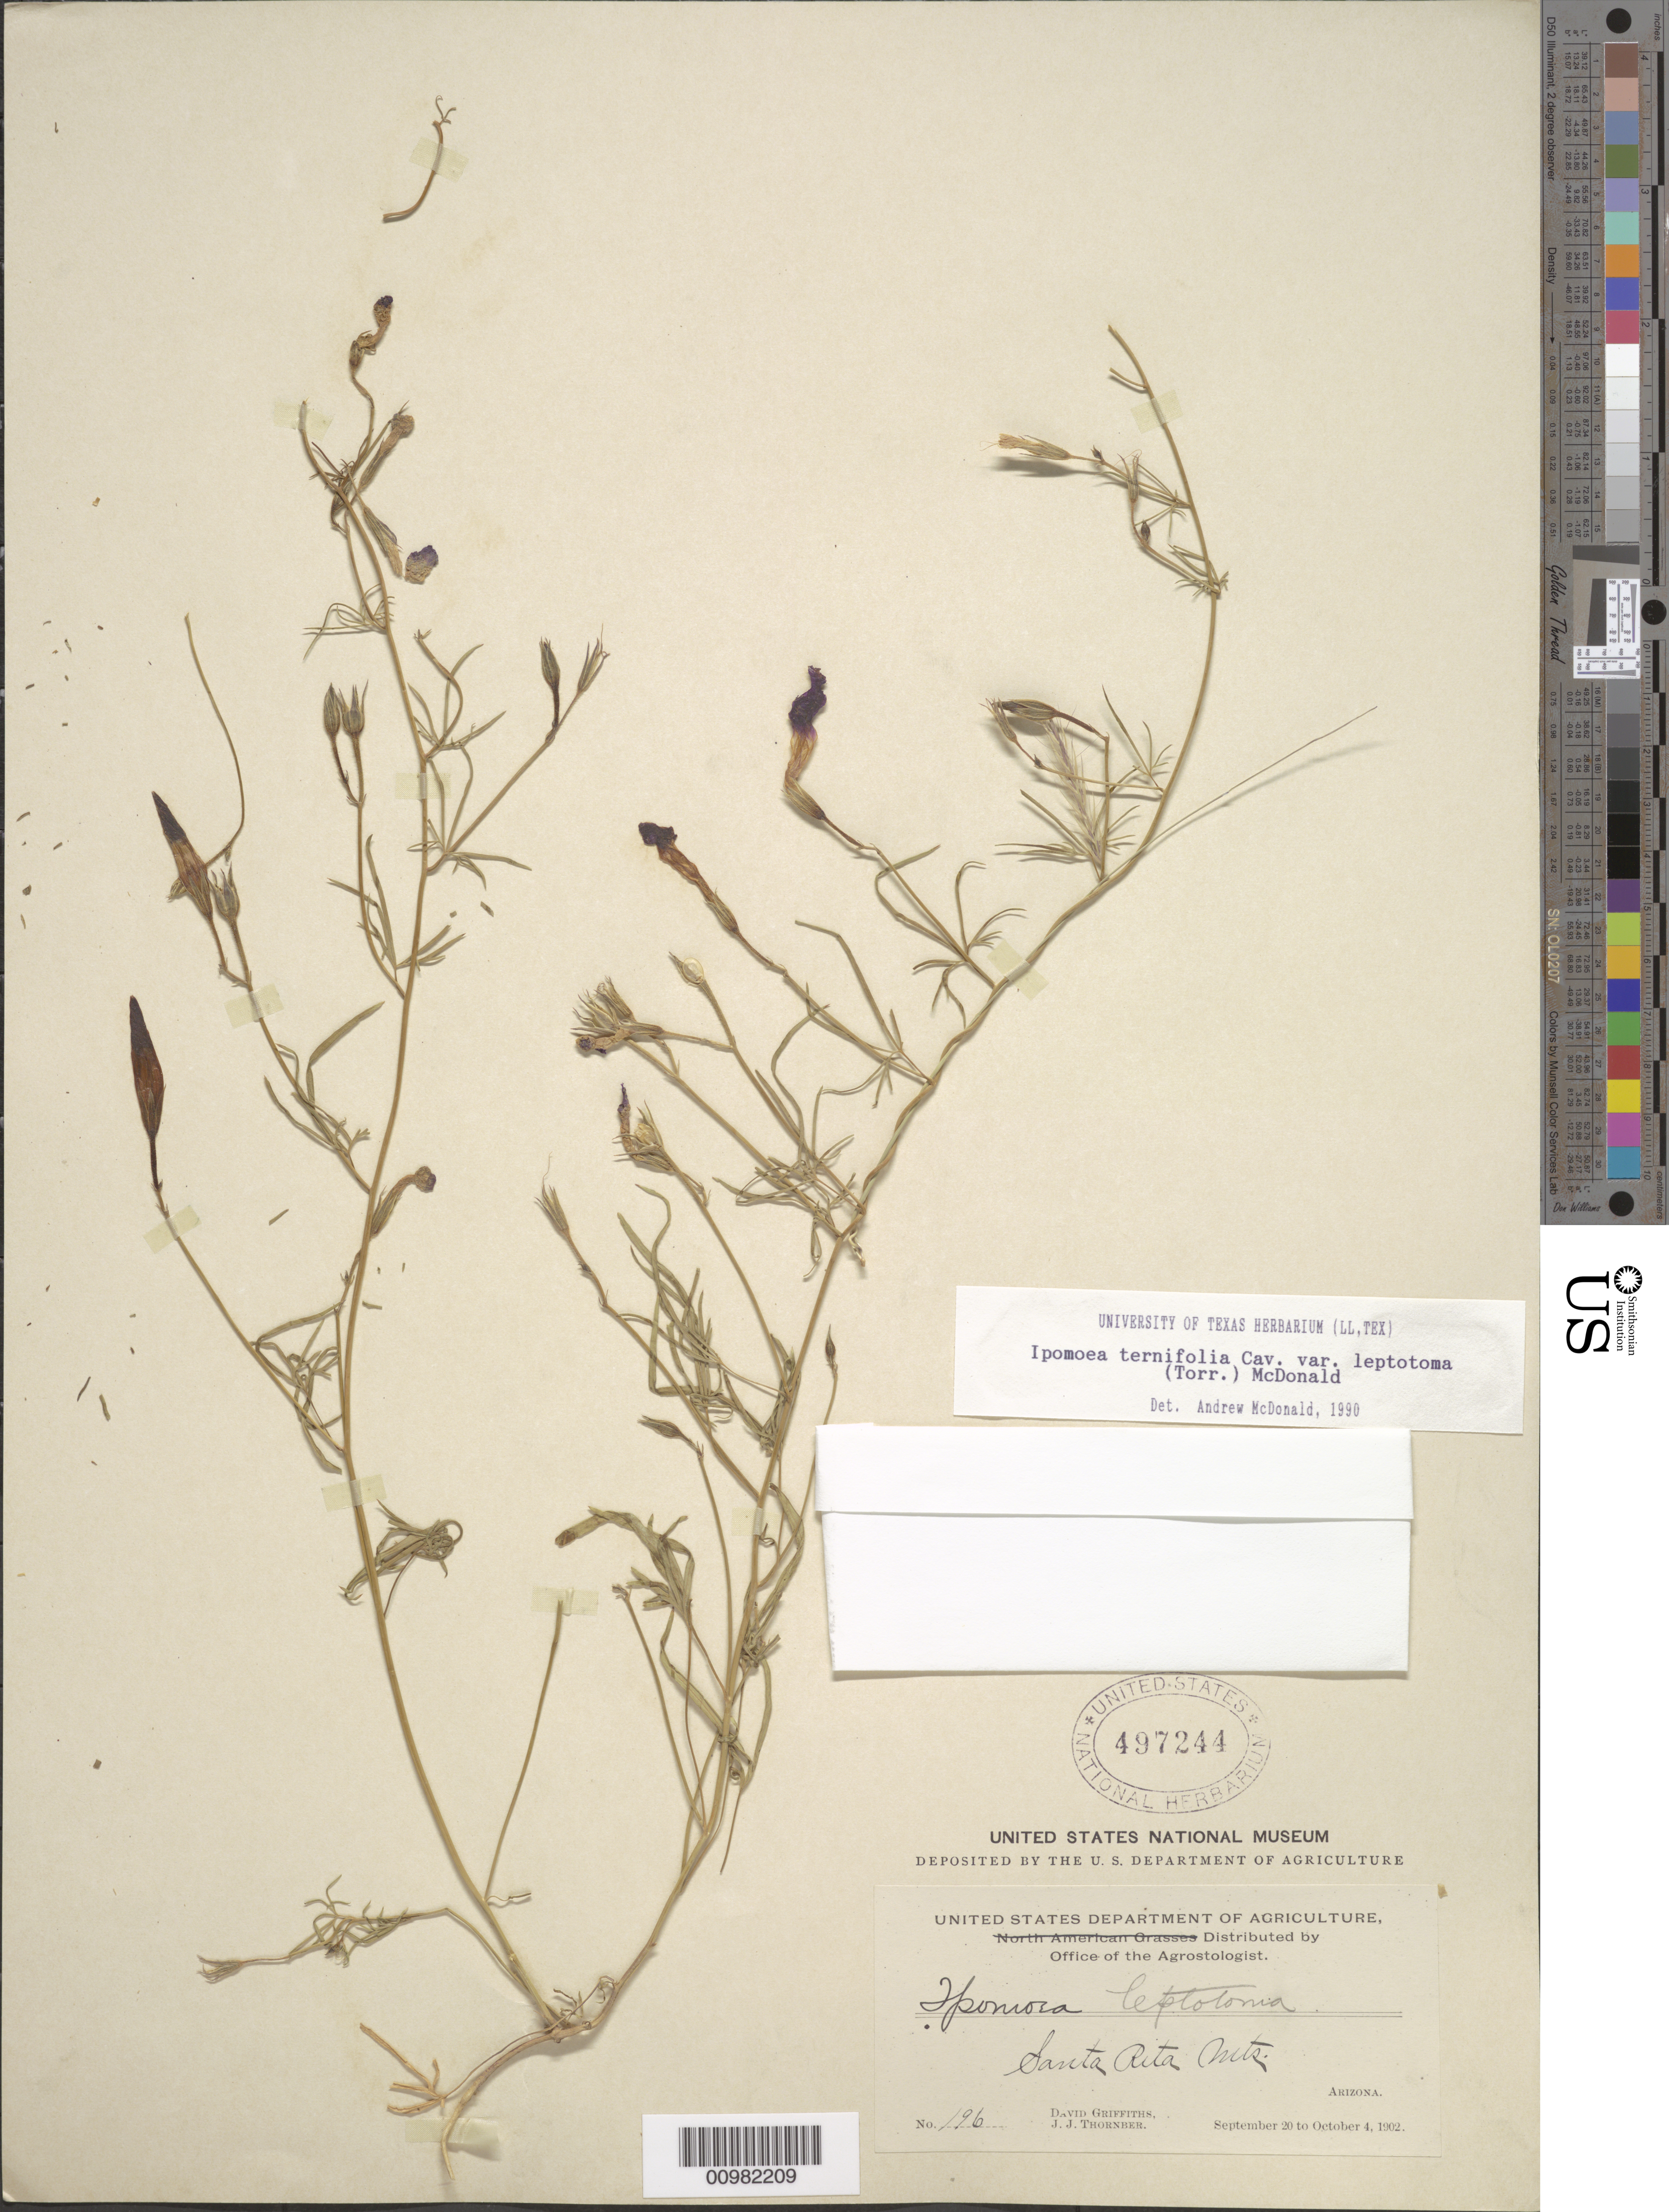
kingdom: Plantae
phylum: Tracheophyta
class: Magnoliopsida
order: Solanales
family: Convolvulaceae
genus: Ipomoea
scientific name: Ipomoea ternifolia var. leptotoma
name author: (Torr.) J.A. McDonald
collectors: D. Griffiths & J. Thornber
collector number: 196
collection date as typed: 20 Sep 1902 to 04 Oct 1902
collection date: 1902-09-20/1902-10-04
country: United States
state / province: Arizona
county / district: Santa Cruz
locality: Santa Rita Mts.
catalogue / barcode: US 497244